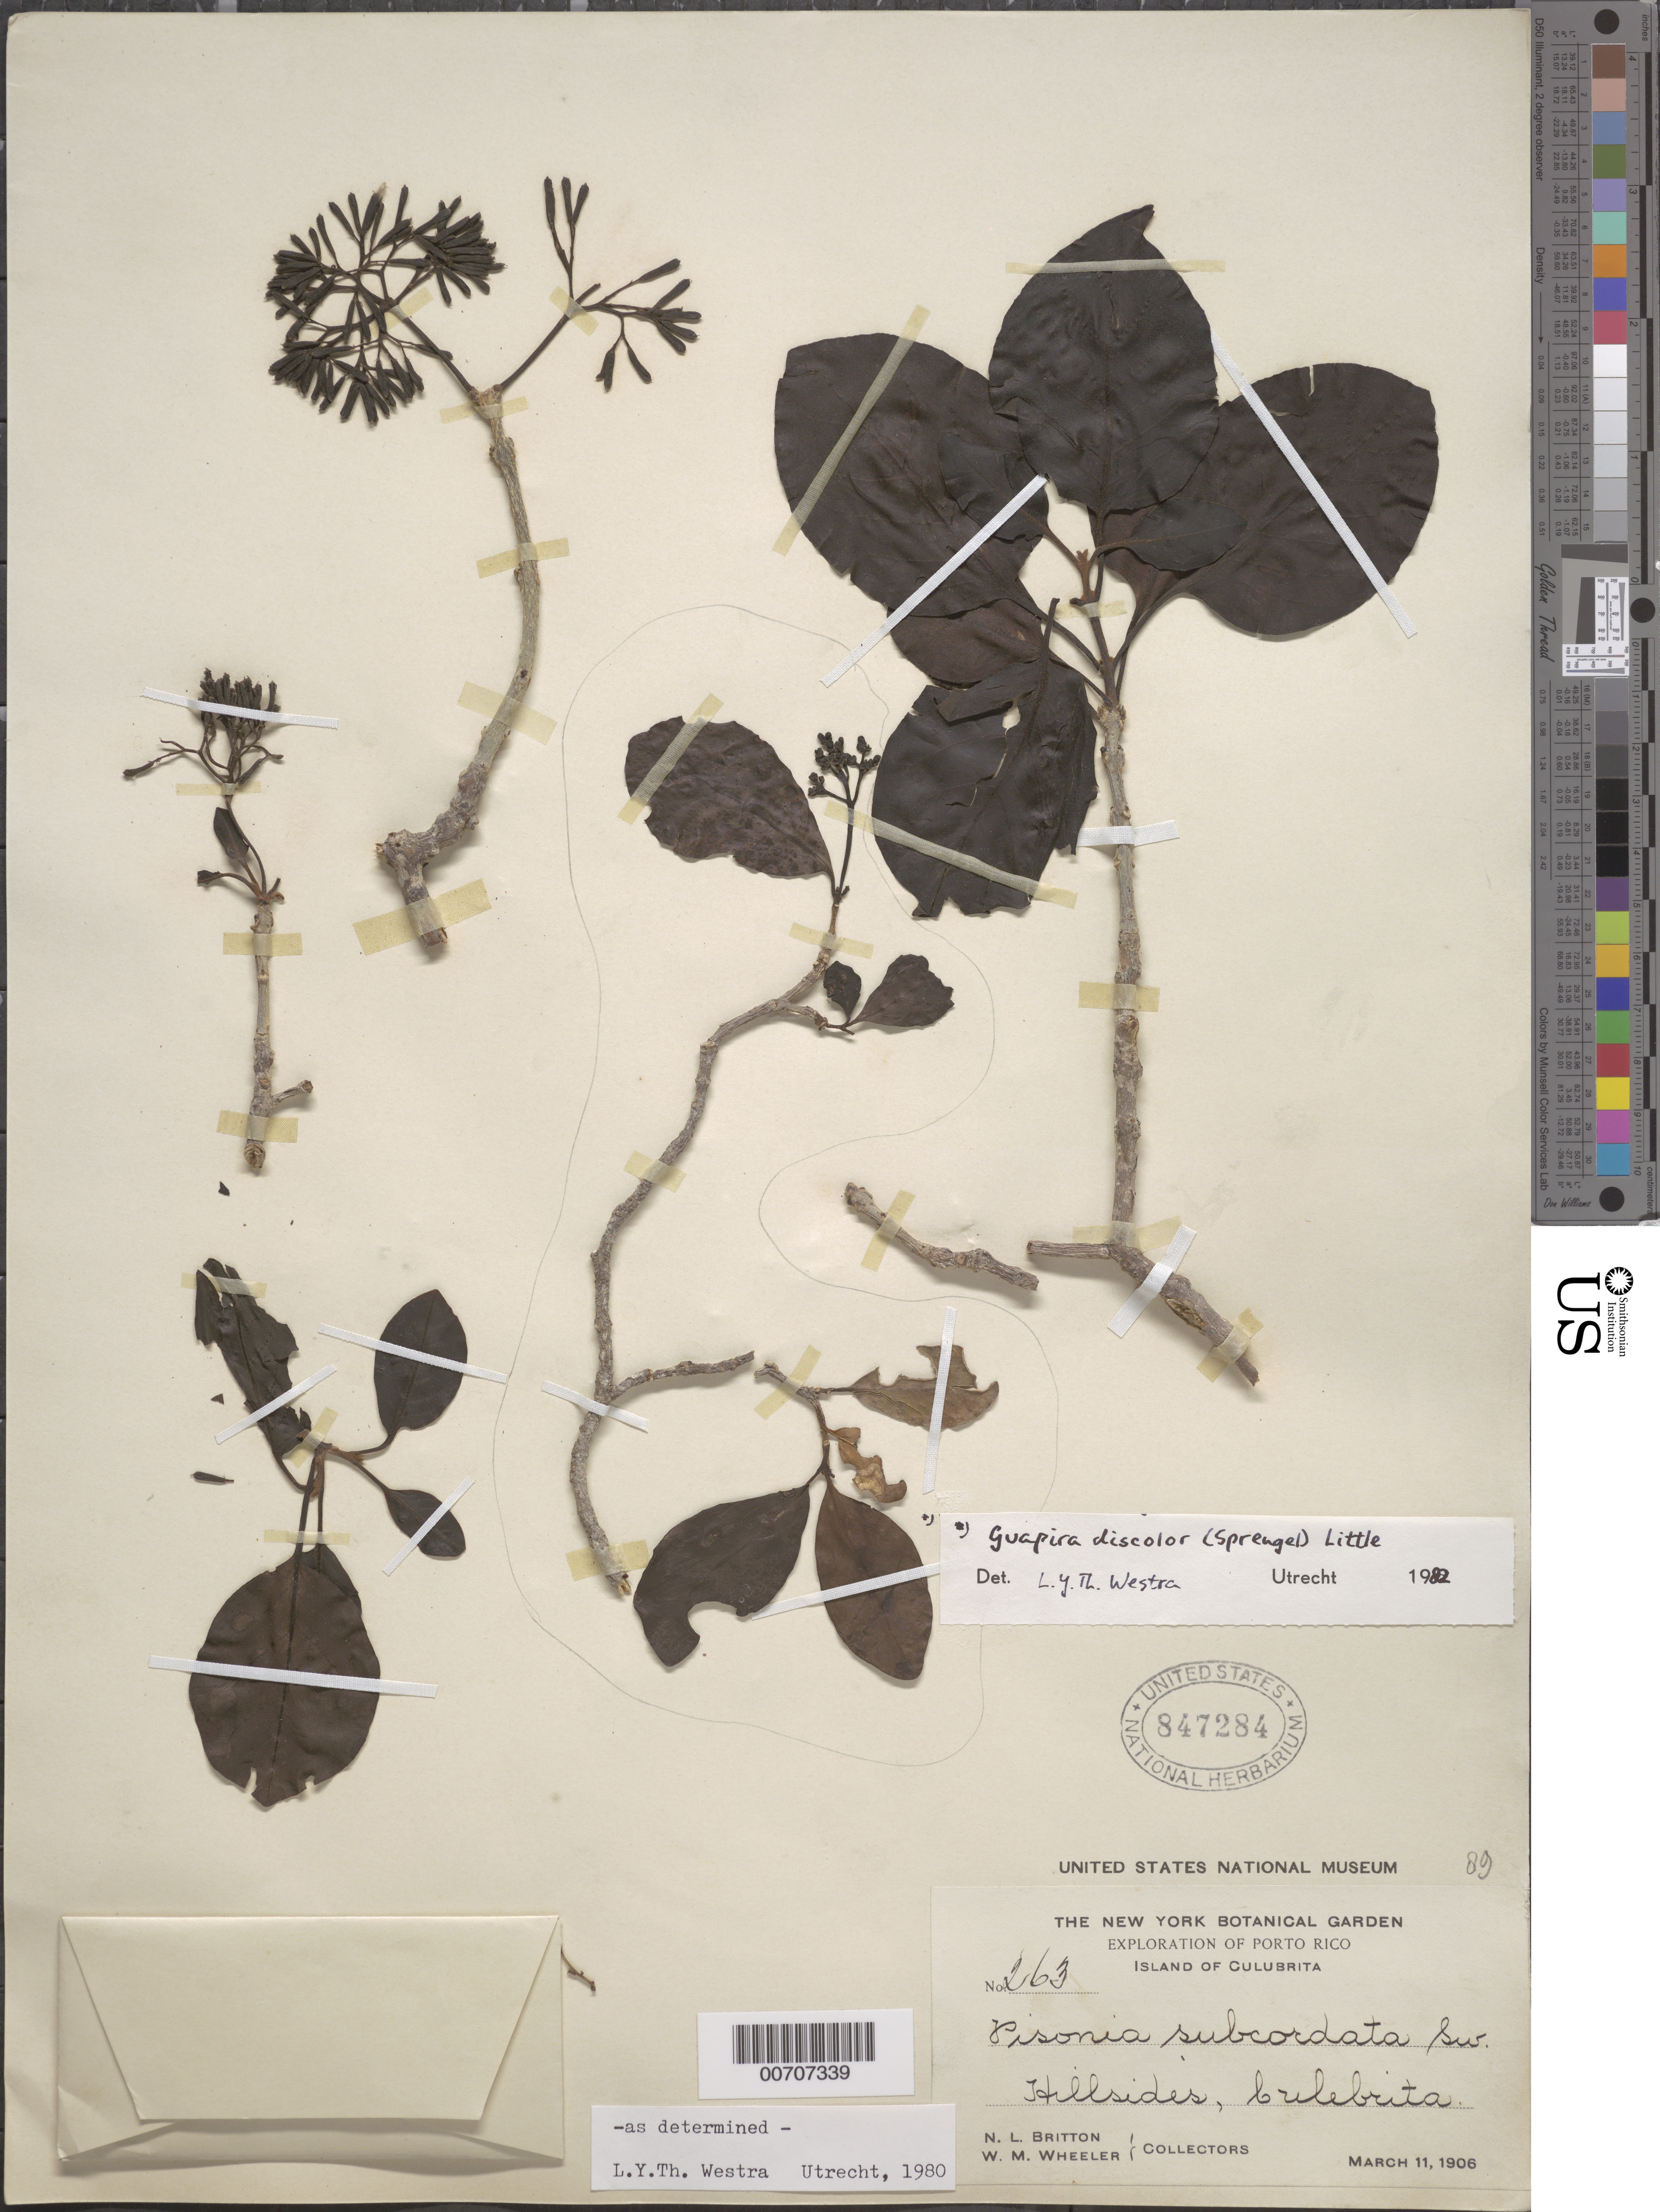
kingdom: Plantae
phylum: Tracheophyta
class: Magnoliopsida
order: Caryophyllales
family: Nyctaginaceae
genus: Guapira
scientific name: Guapira discolor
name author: (Spreng.) Little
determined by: Westra, L. Y. T., (U), Nationaal Herbarium Nederland, Utrecht University branch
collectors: N. Britton & W. Wheeler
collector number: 263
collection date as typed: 11 Mar 1906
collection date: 1906-03-11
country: Puerto Rico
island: Culebra Island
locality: Culebrita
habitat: Hillsides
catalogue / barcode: US 847284